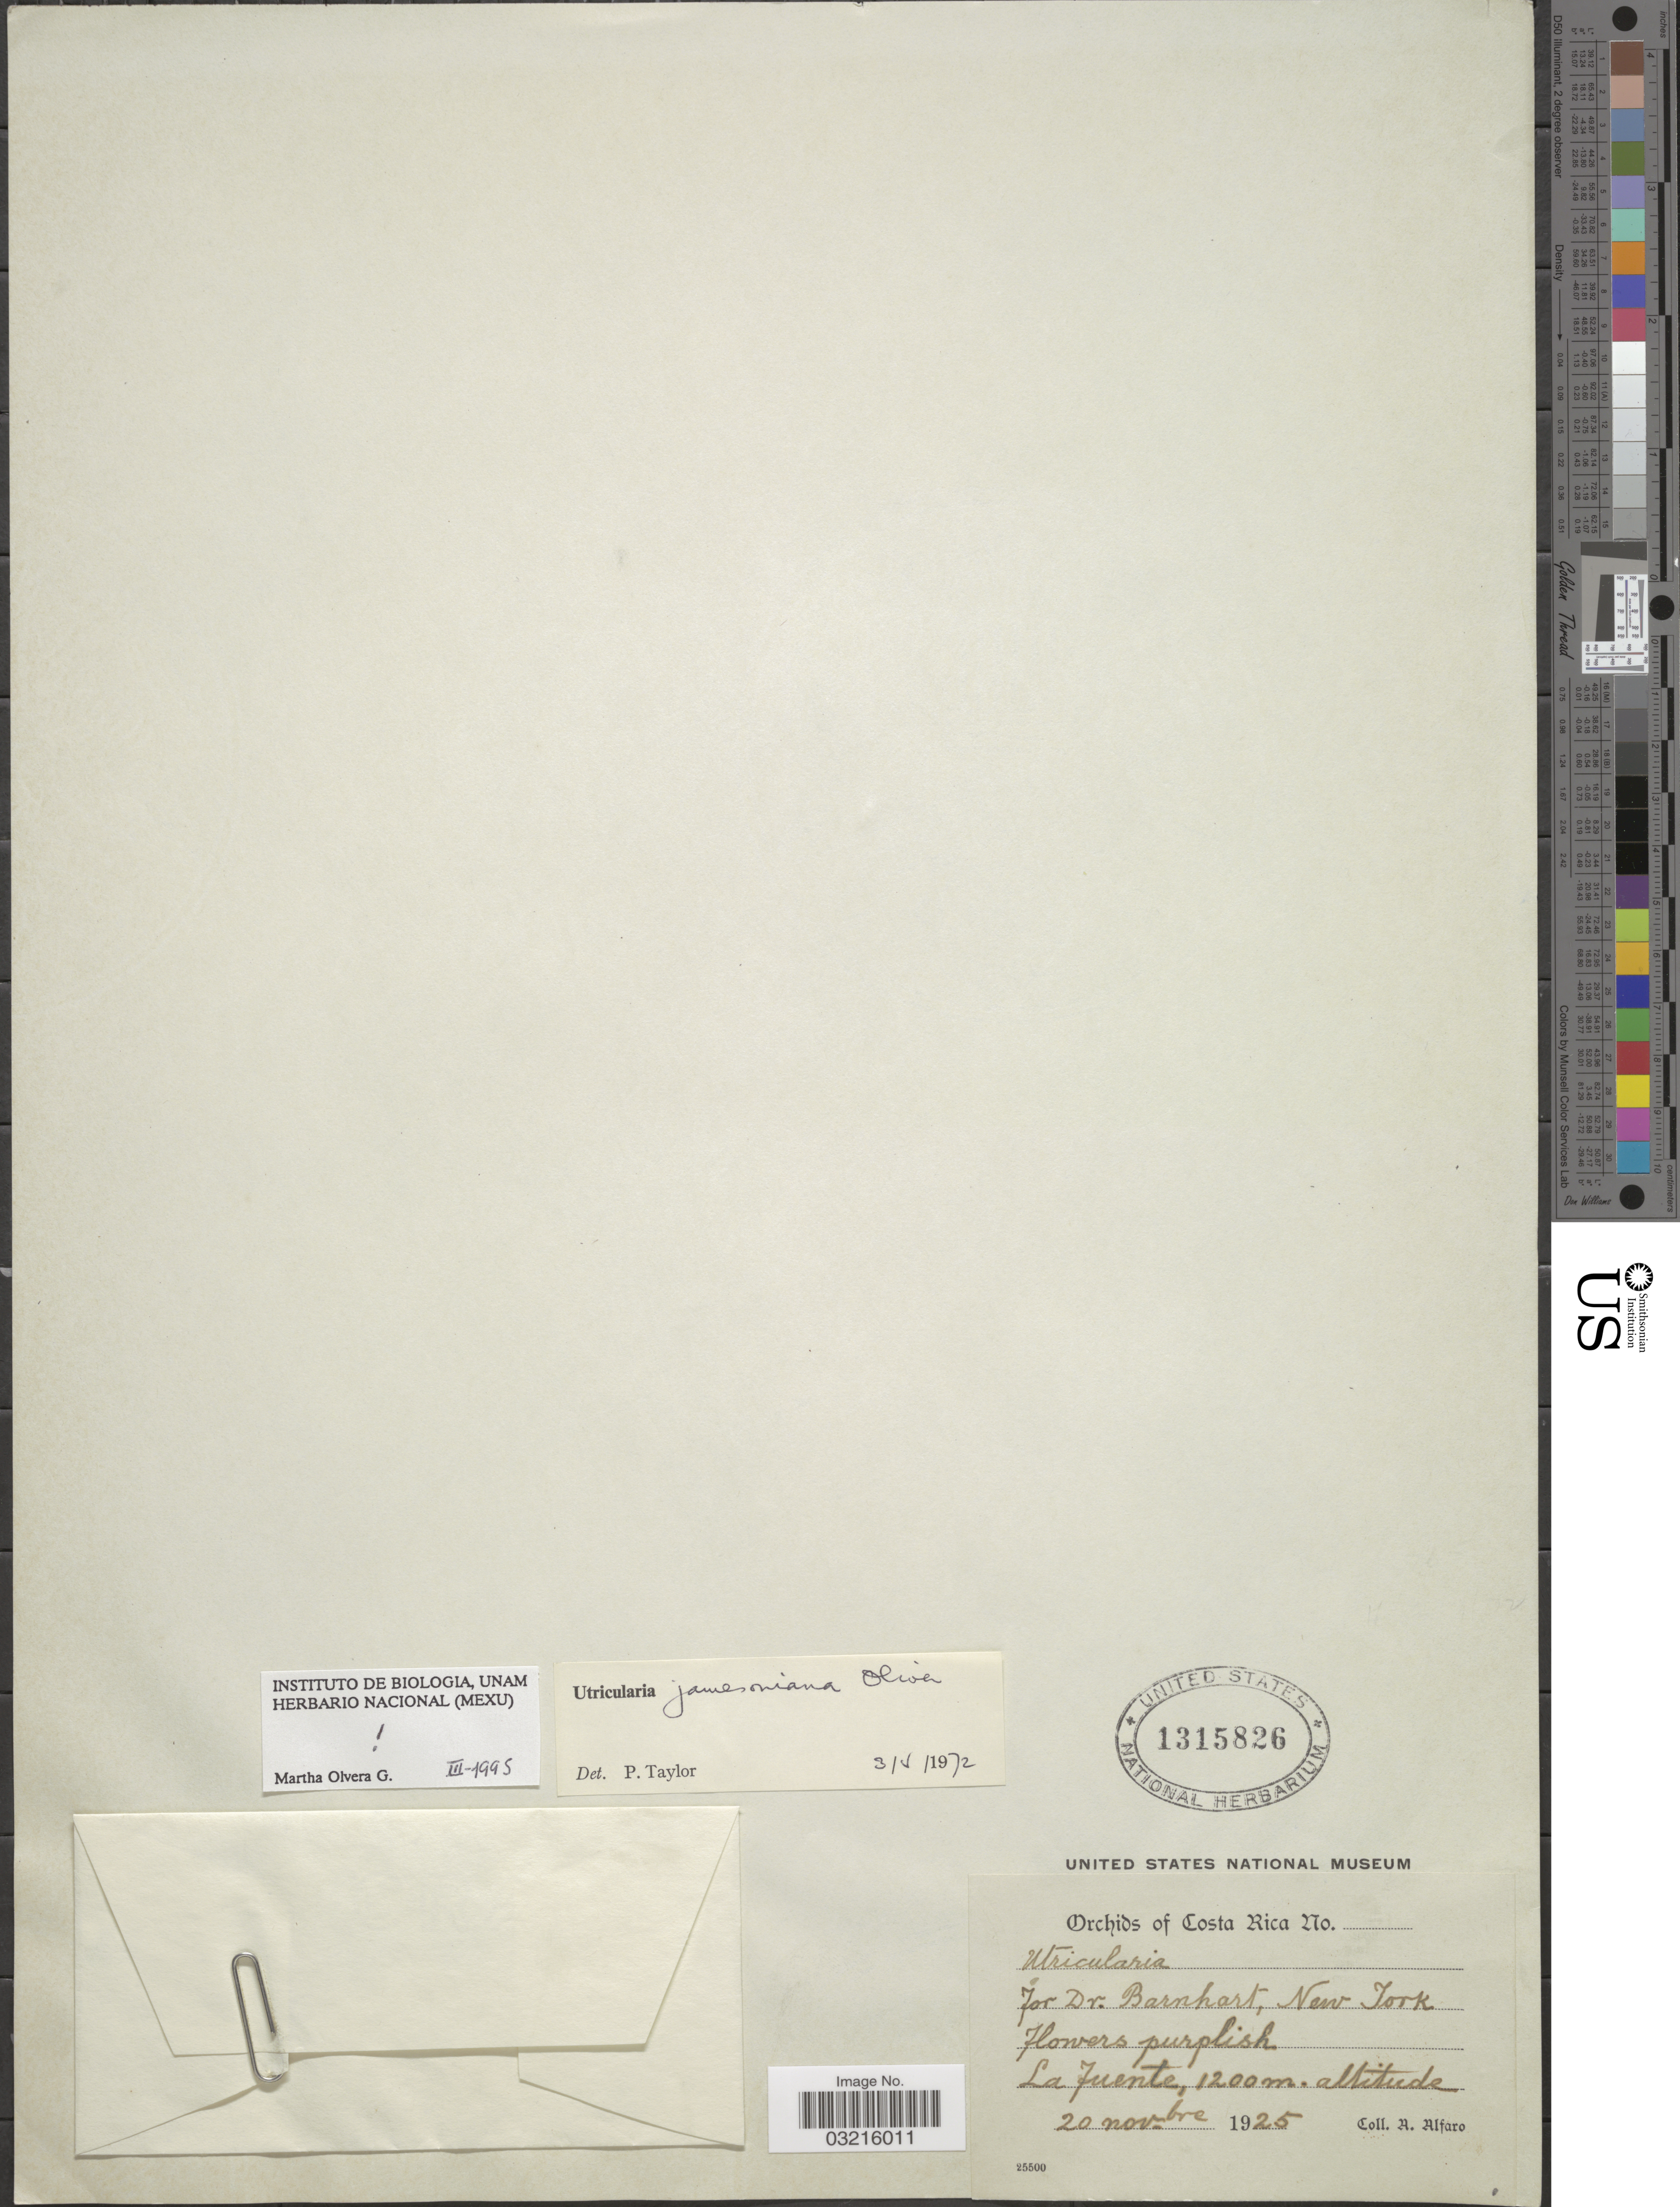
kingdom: Plantae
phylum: Tracheophyta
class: Magnoliopsida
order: Lamiales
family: Lentibulariaceae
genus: Utricularia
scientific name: Utricularia jamesoniana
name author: Oliv.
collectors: A. Alfaro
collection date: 1925-11-20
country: Costa Rica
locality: La Fuente.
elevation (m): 1200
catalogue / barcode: US 1315826